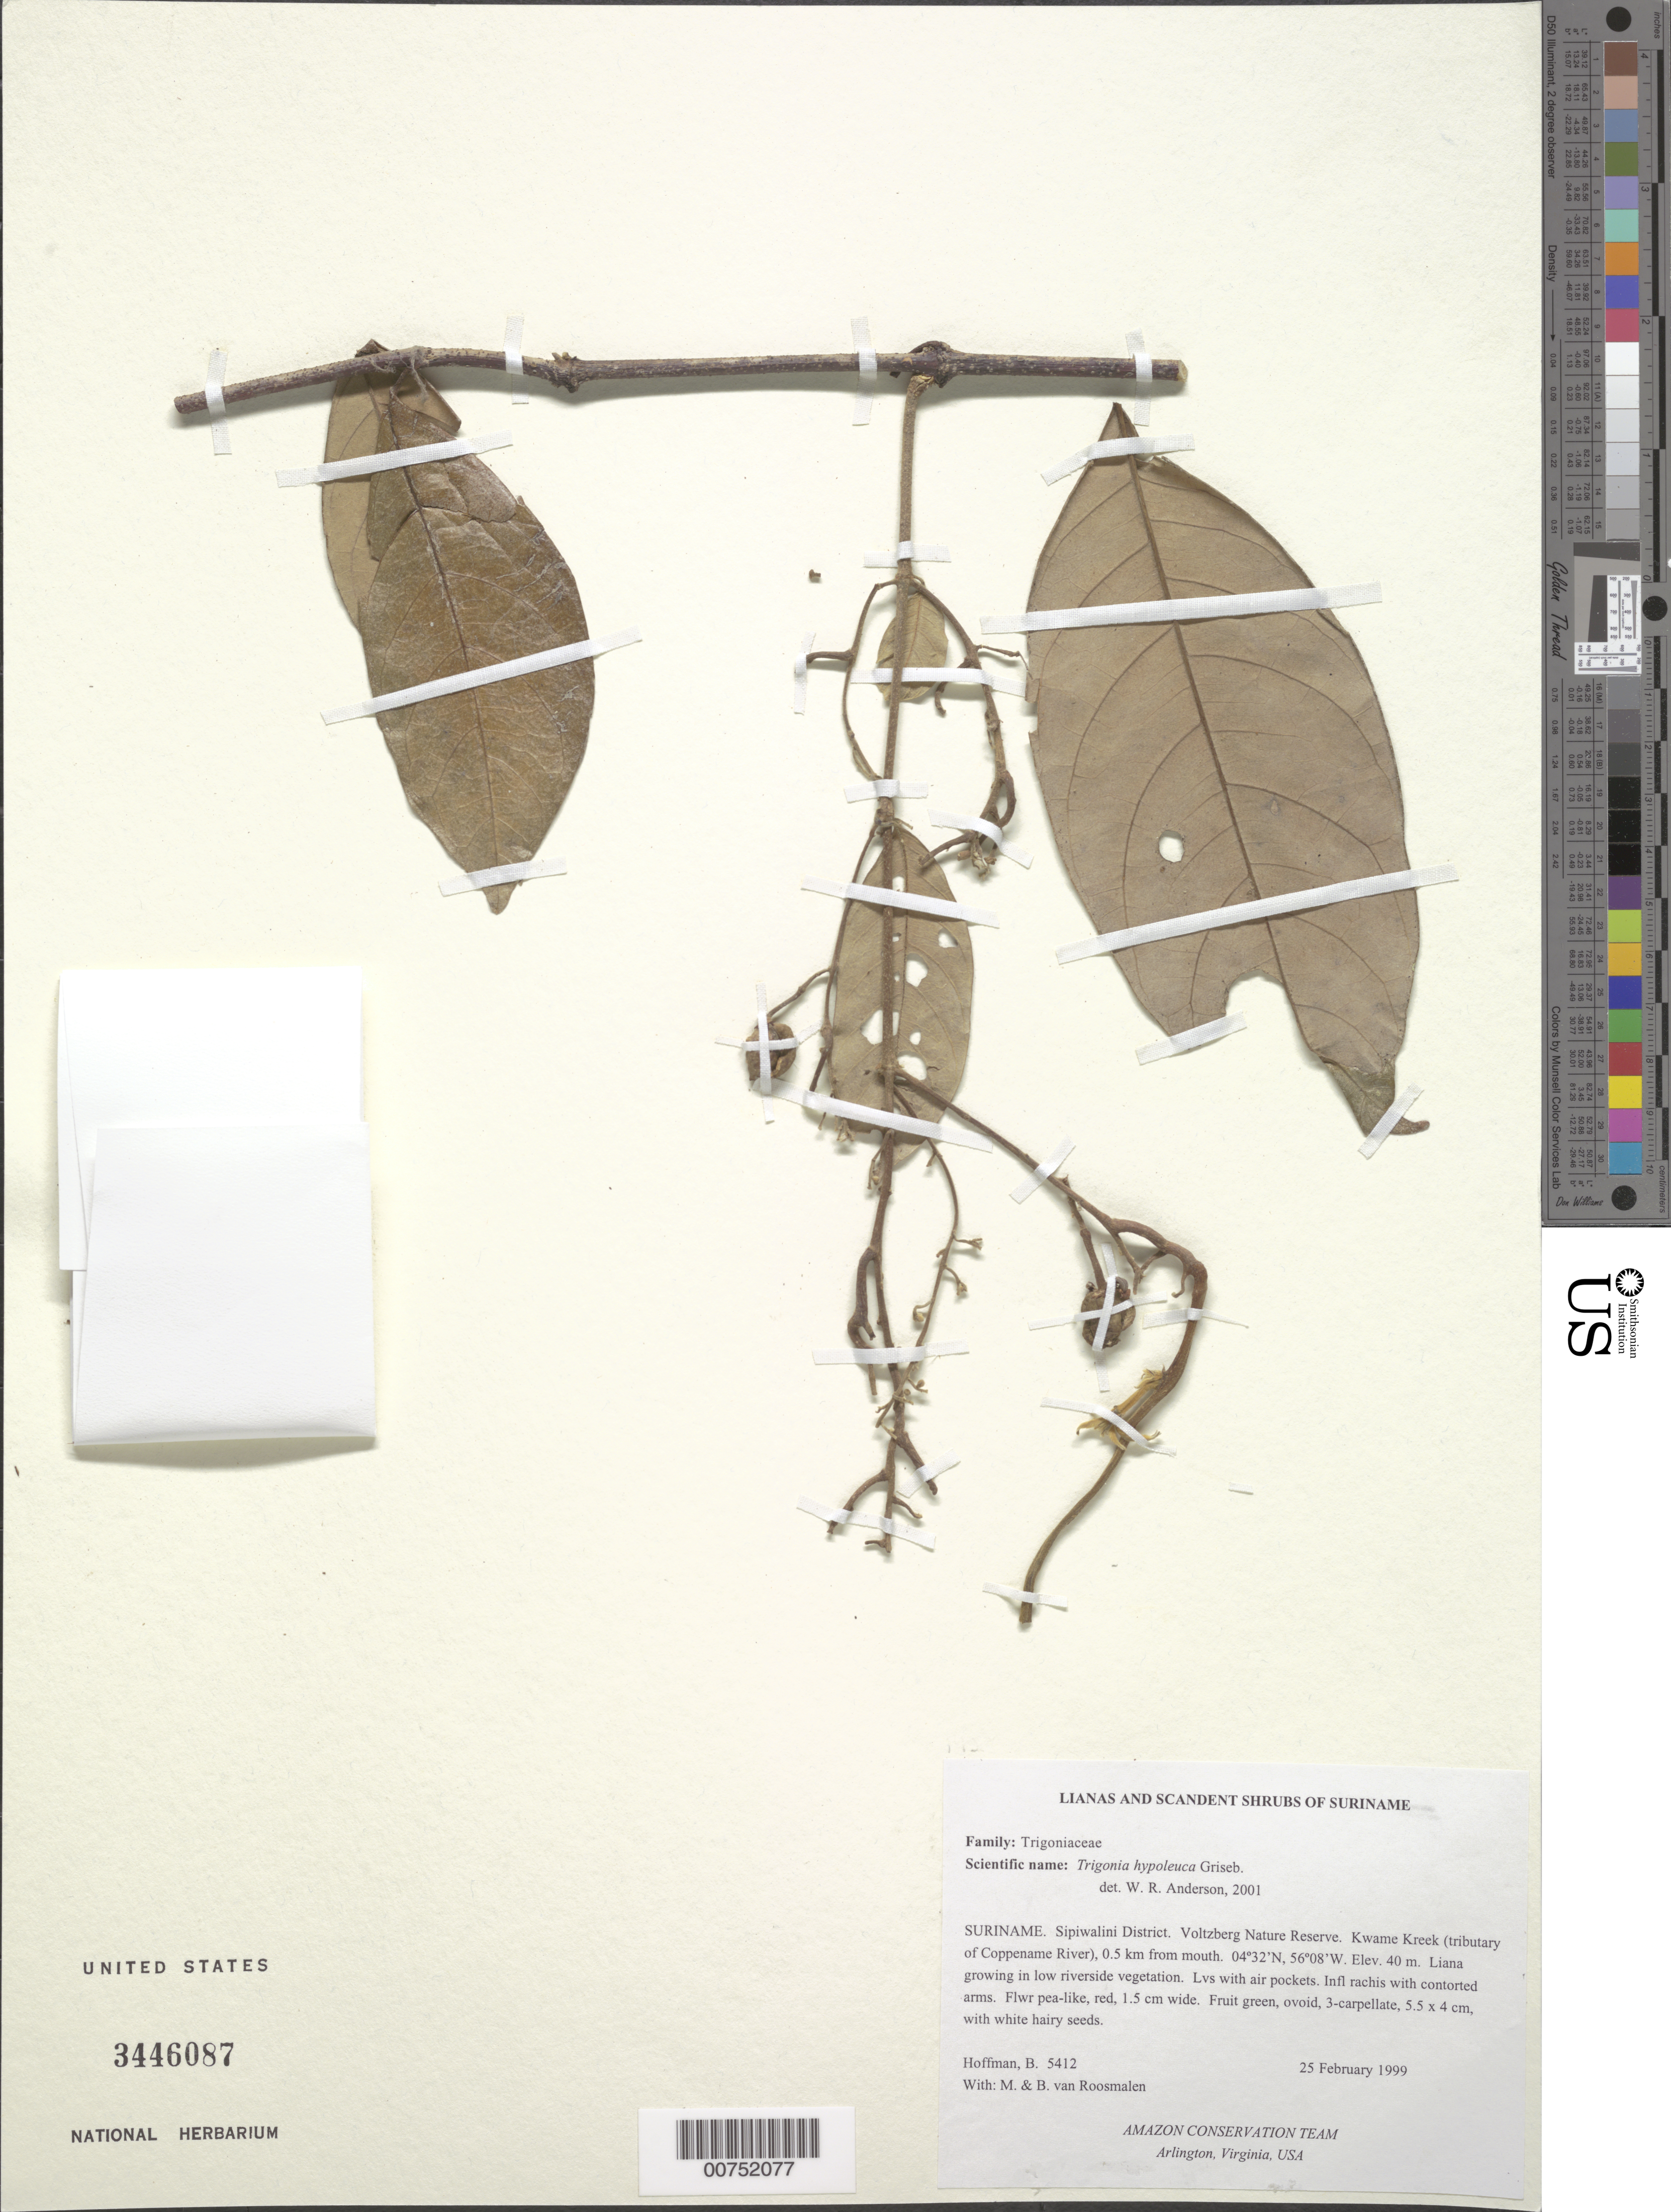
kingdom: Plantae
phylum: Tracheophyta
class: Magnoliopsida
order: Malpighiales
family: Trigoniaceae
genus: Trigonia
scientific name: Trigonia hypoleuca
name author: Griseb.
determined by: Anderson, W. R., (MICH), University of Michigan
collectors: B. Hoffman, M. Roosmalen & B. Van Roosmalen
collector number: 5412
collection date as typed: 25 February 1999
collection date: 1999-02-25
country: Suriname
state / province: Sipaliwini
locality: Voltzberg Nature Reserve. Kwame Kreek (trib. of Coppename River), 0.5 km from mouth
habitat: Low riverside vegetation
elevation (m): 40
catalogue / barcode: US 3446087